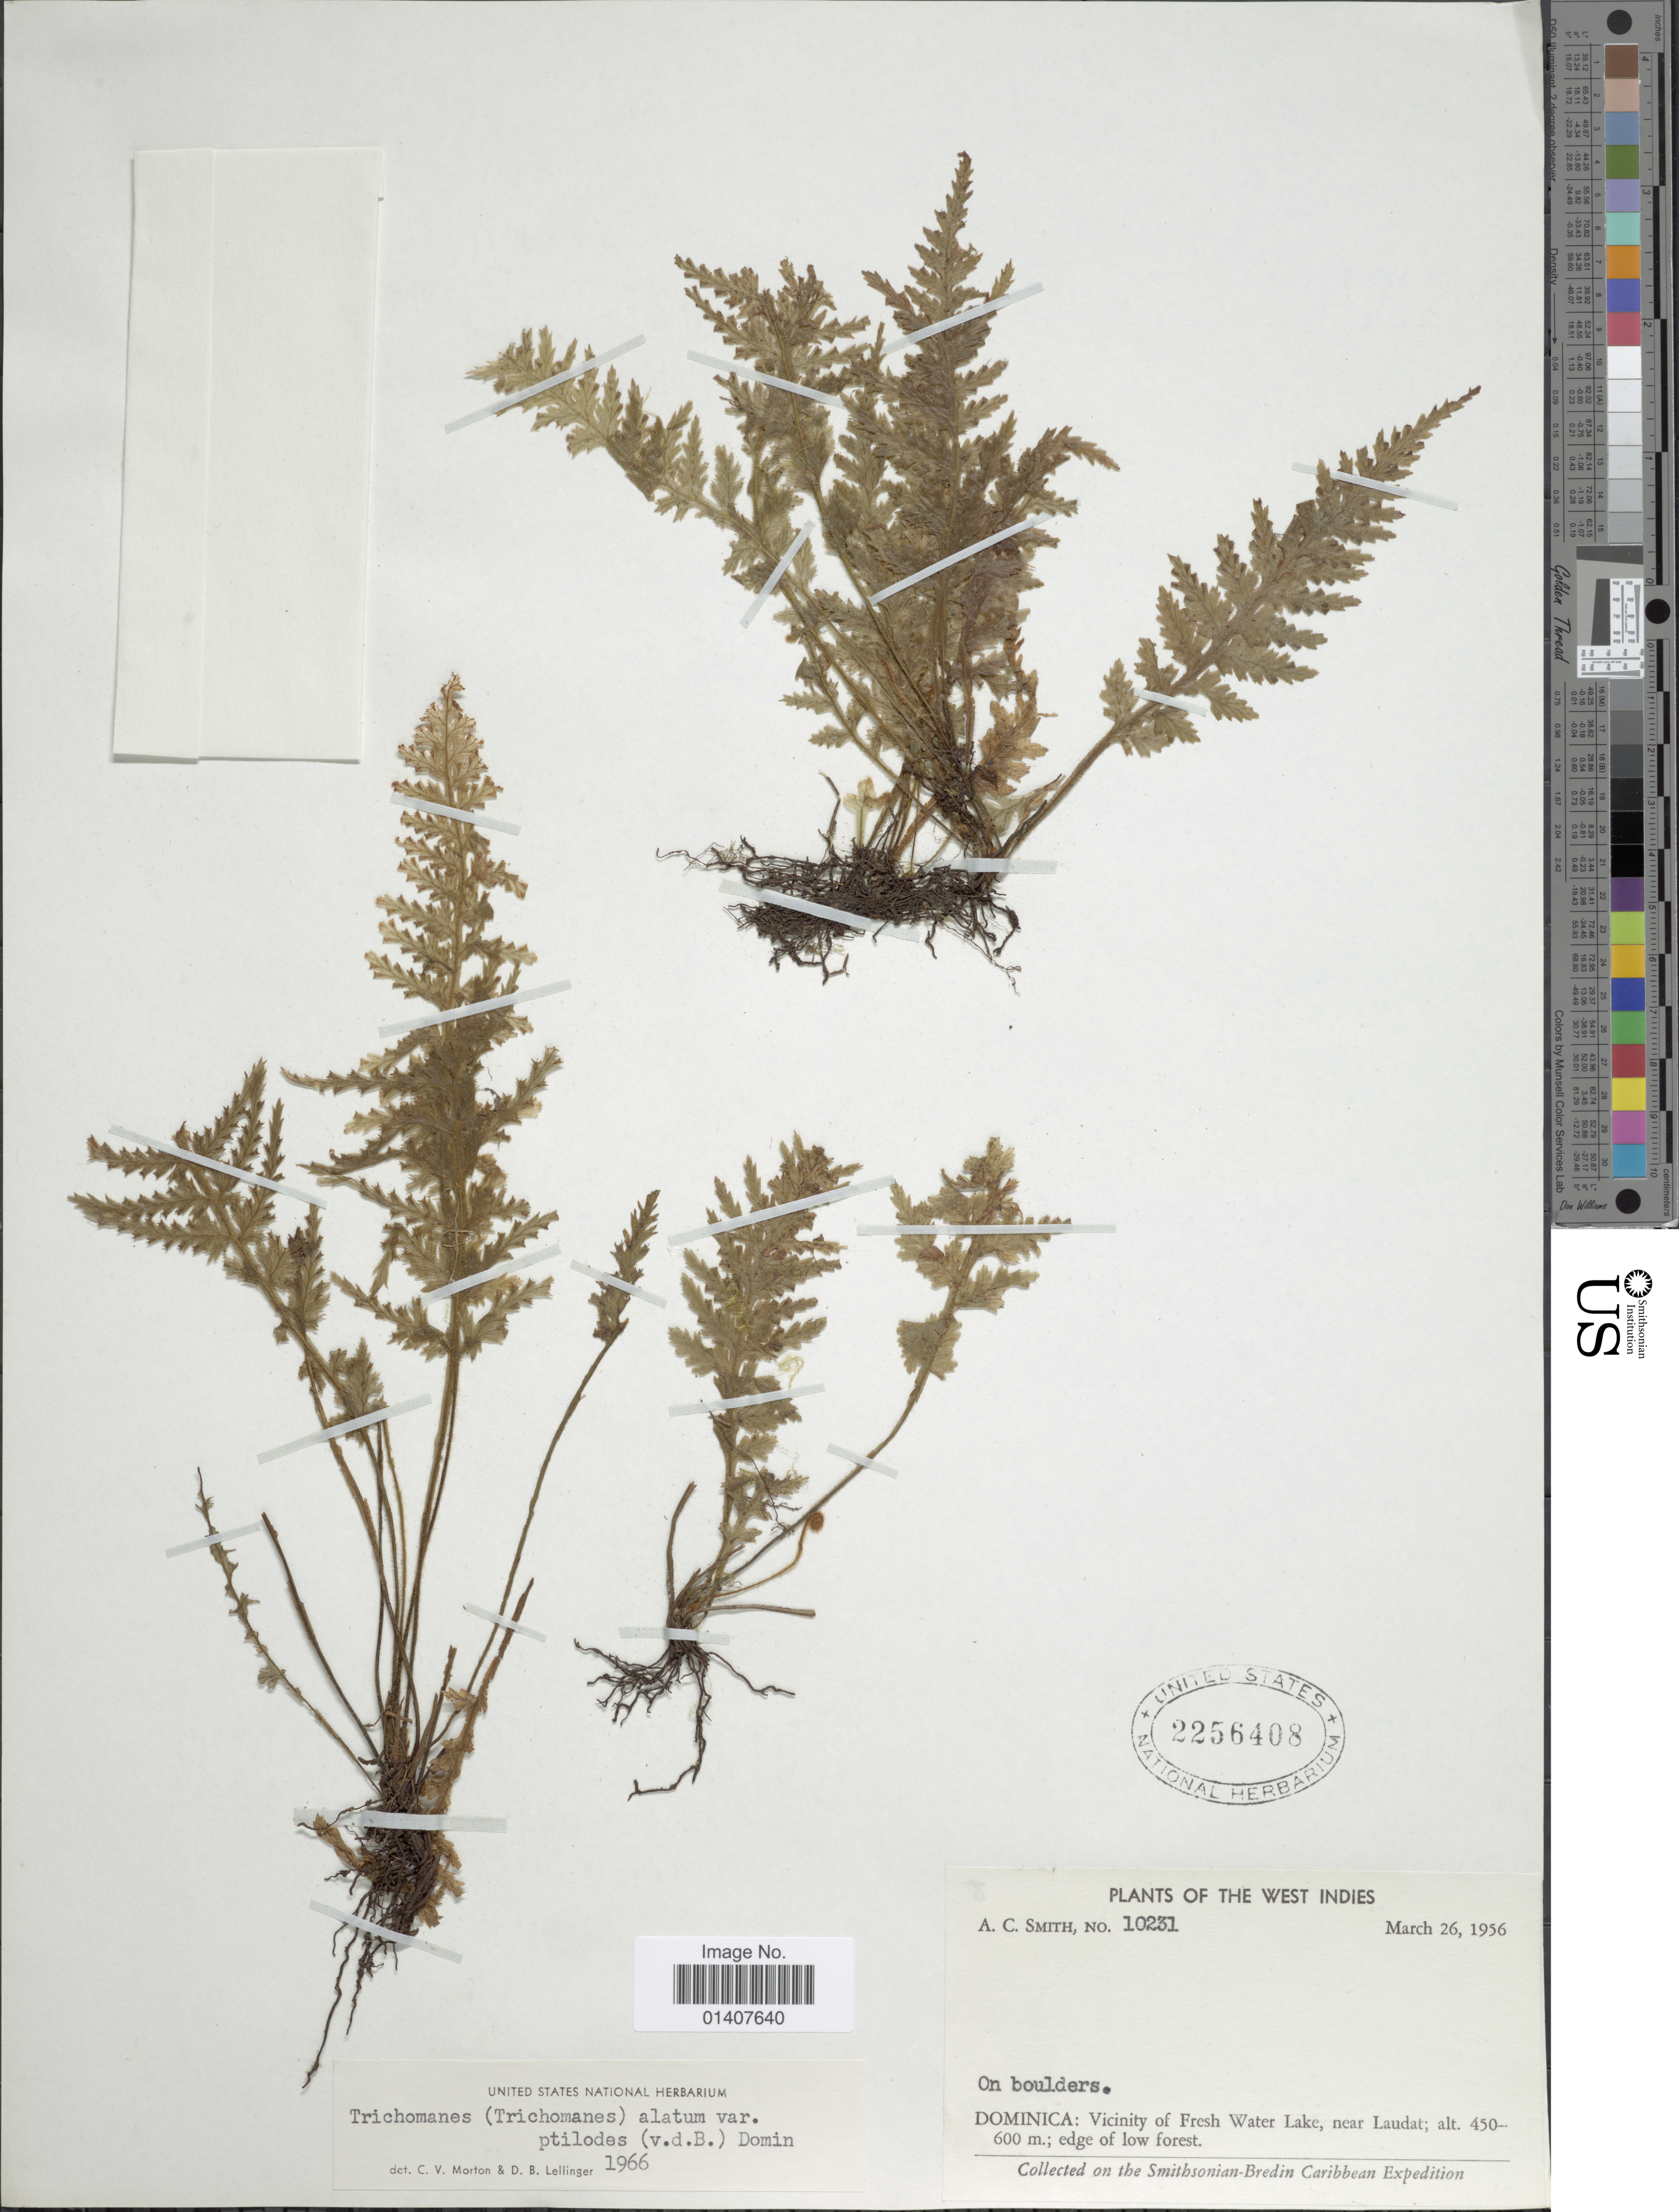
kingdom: Plantae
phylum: Tracheophyta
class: Polypodiopsida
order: Hymenophyllales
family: Hymenophyllaceae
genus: Trichomanes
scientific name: Trichomanes alatum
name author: Sw.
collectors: A. C. Smith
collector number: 10231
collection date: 1956-03-26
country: Dominica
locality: West Indies, Dominica: Vicinity of Fresh Water Lake, near Laudat. edge of low forest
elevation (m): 450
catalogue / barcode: US 2256408